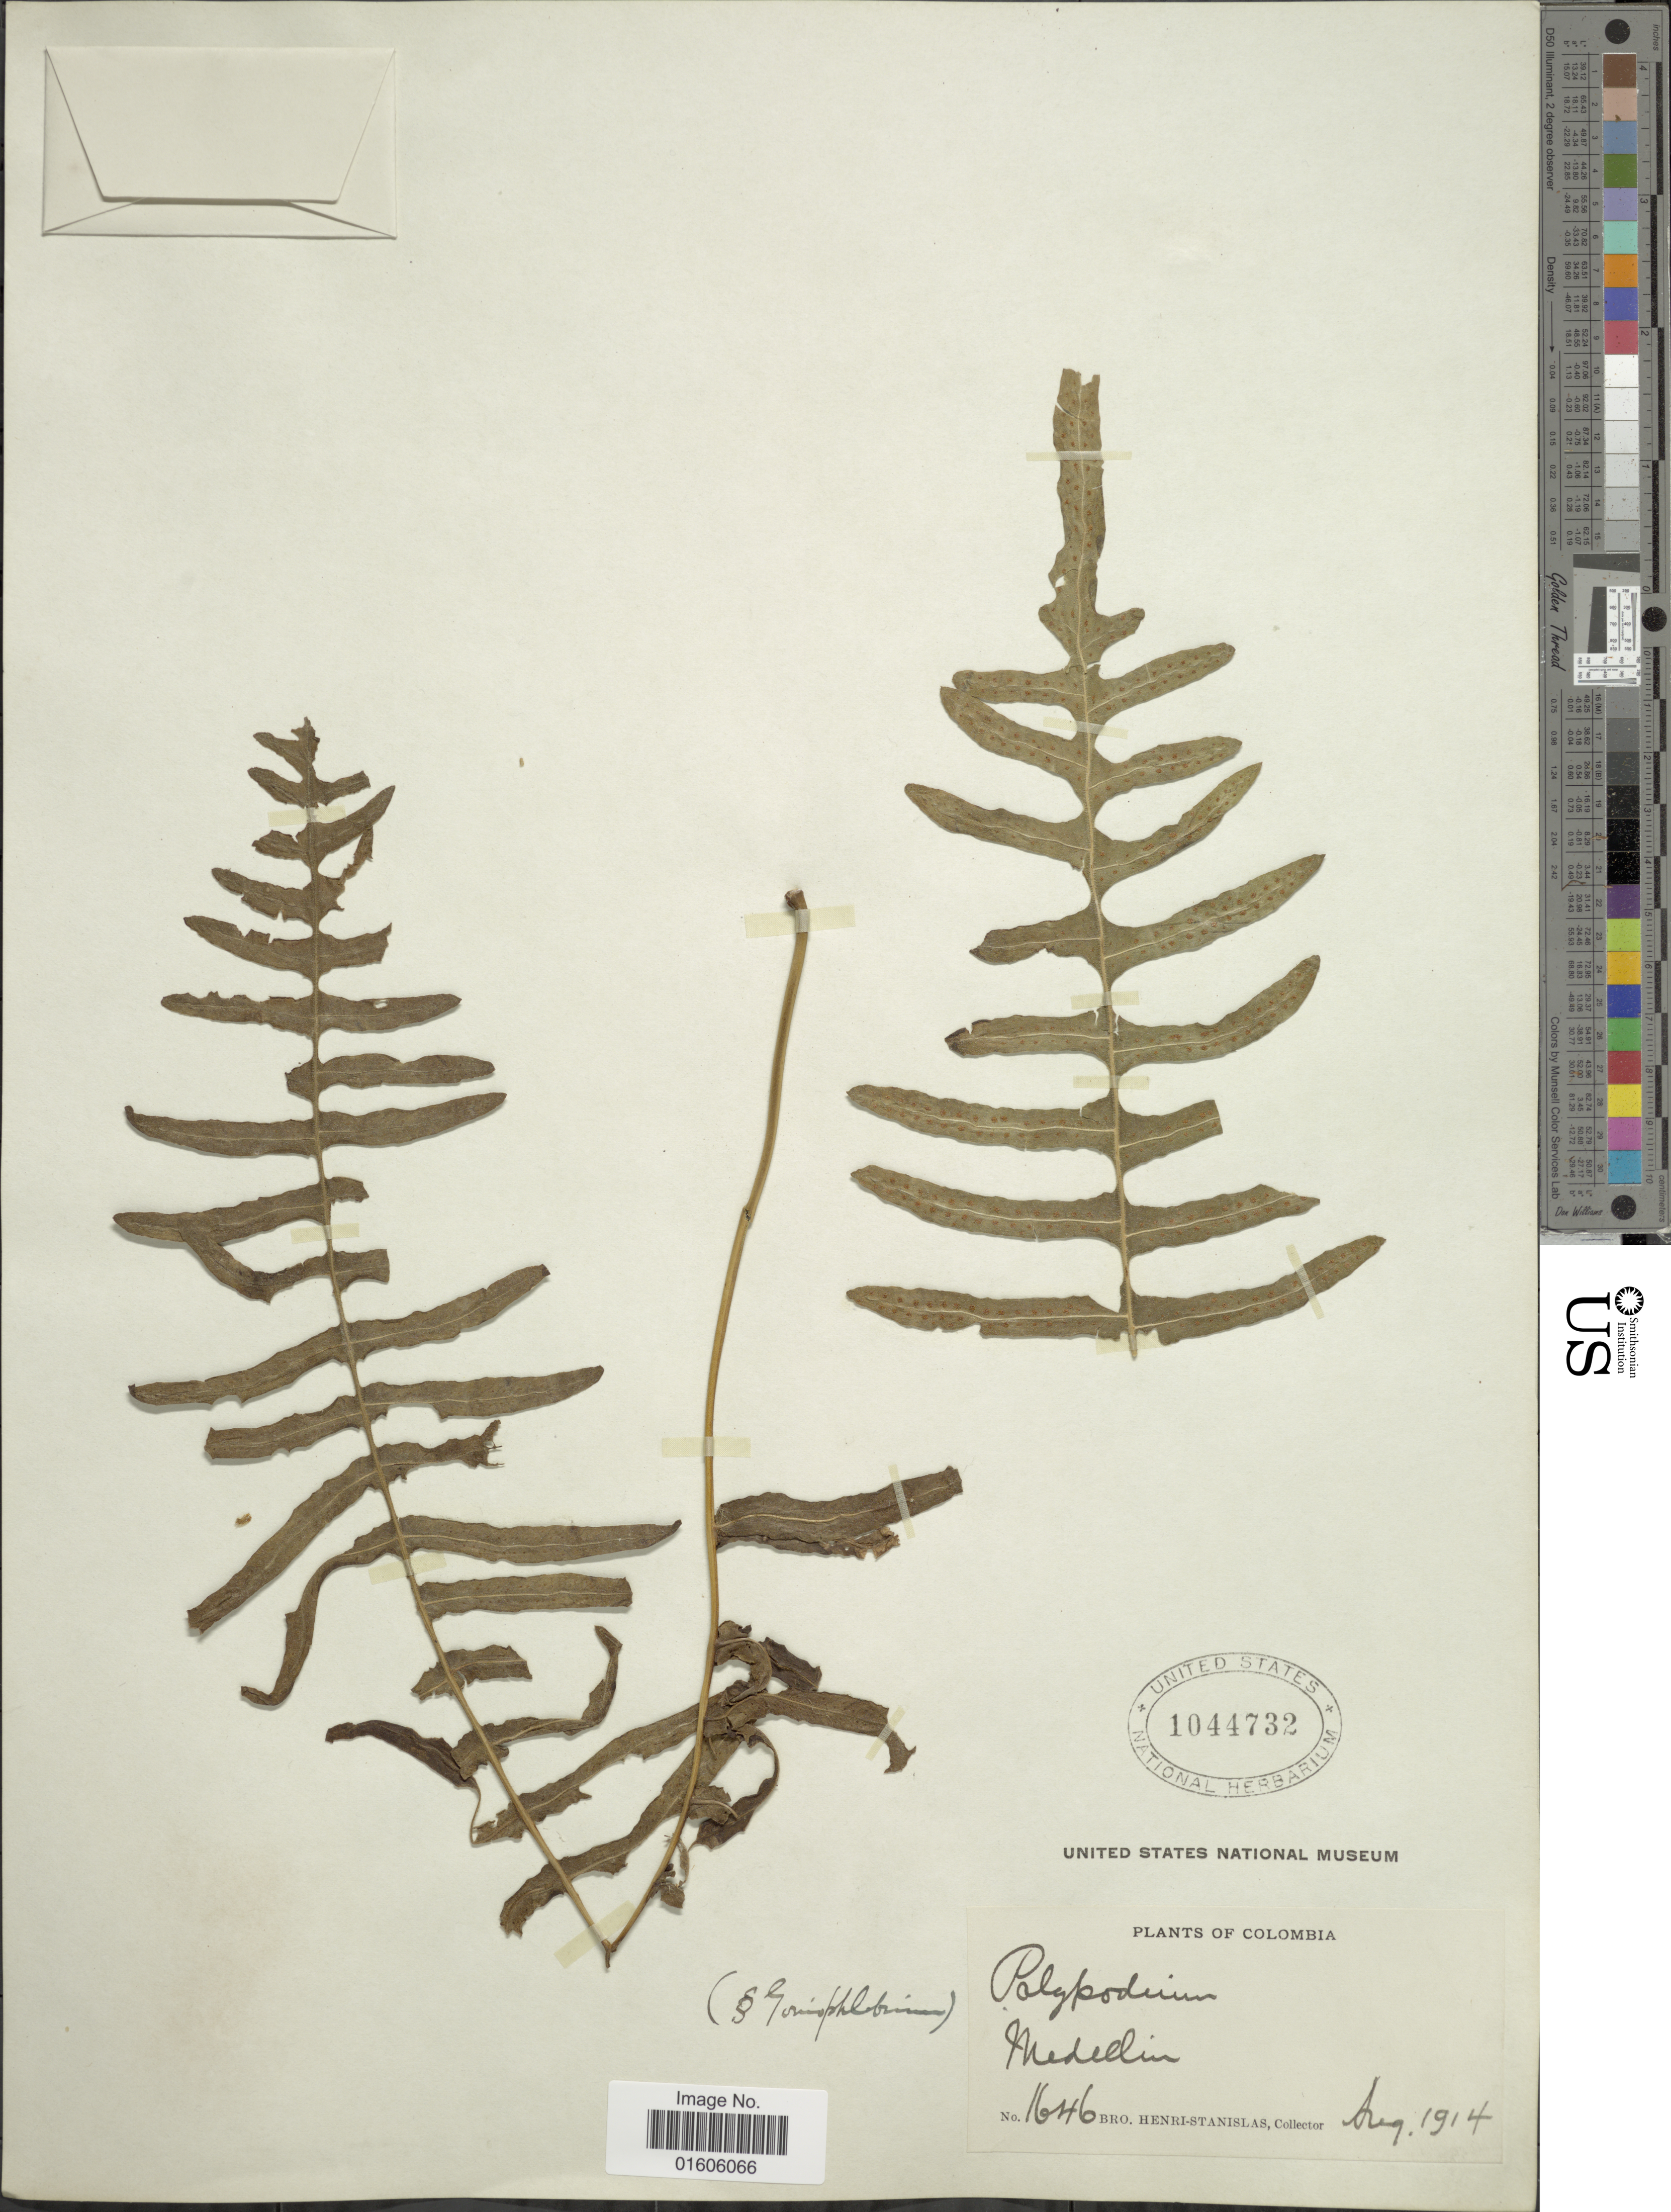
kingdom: Plantae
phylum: Tracheophyta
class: Polypodiopsida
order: Polypodiales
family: Polypodiaceae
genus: Serpocaulon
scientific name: Serpocaulon dissimile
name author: (L.) A.R. Sm.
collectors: Henri-Stanislas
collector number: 1646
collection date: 1914-08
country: Colombia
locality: Medellin.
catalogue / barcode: US 1044732